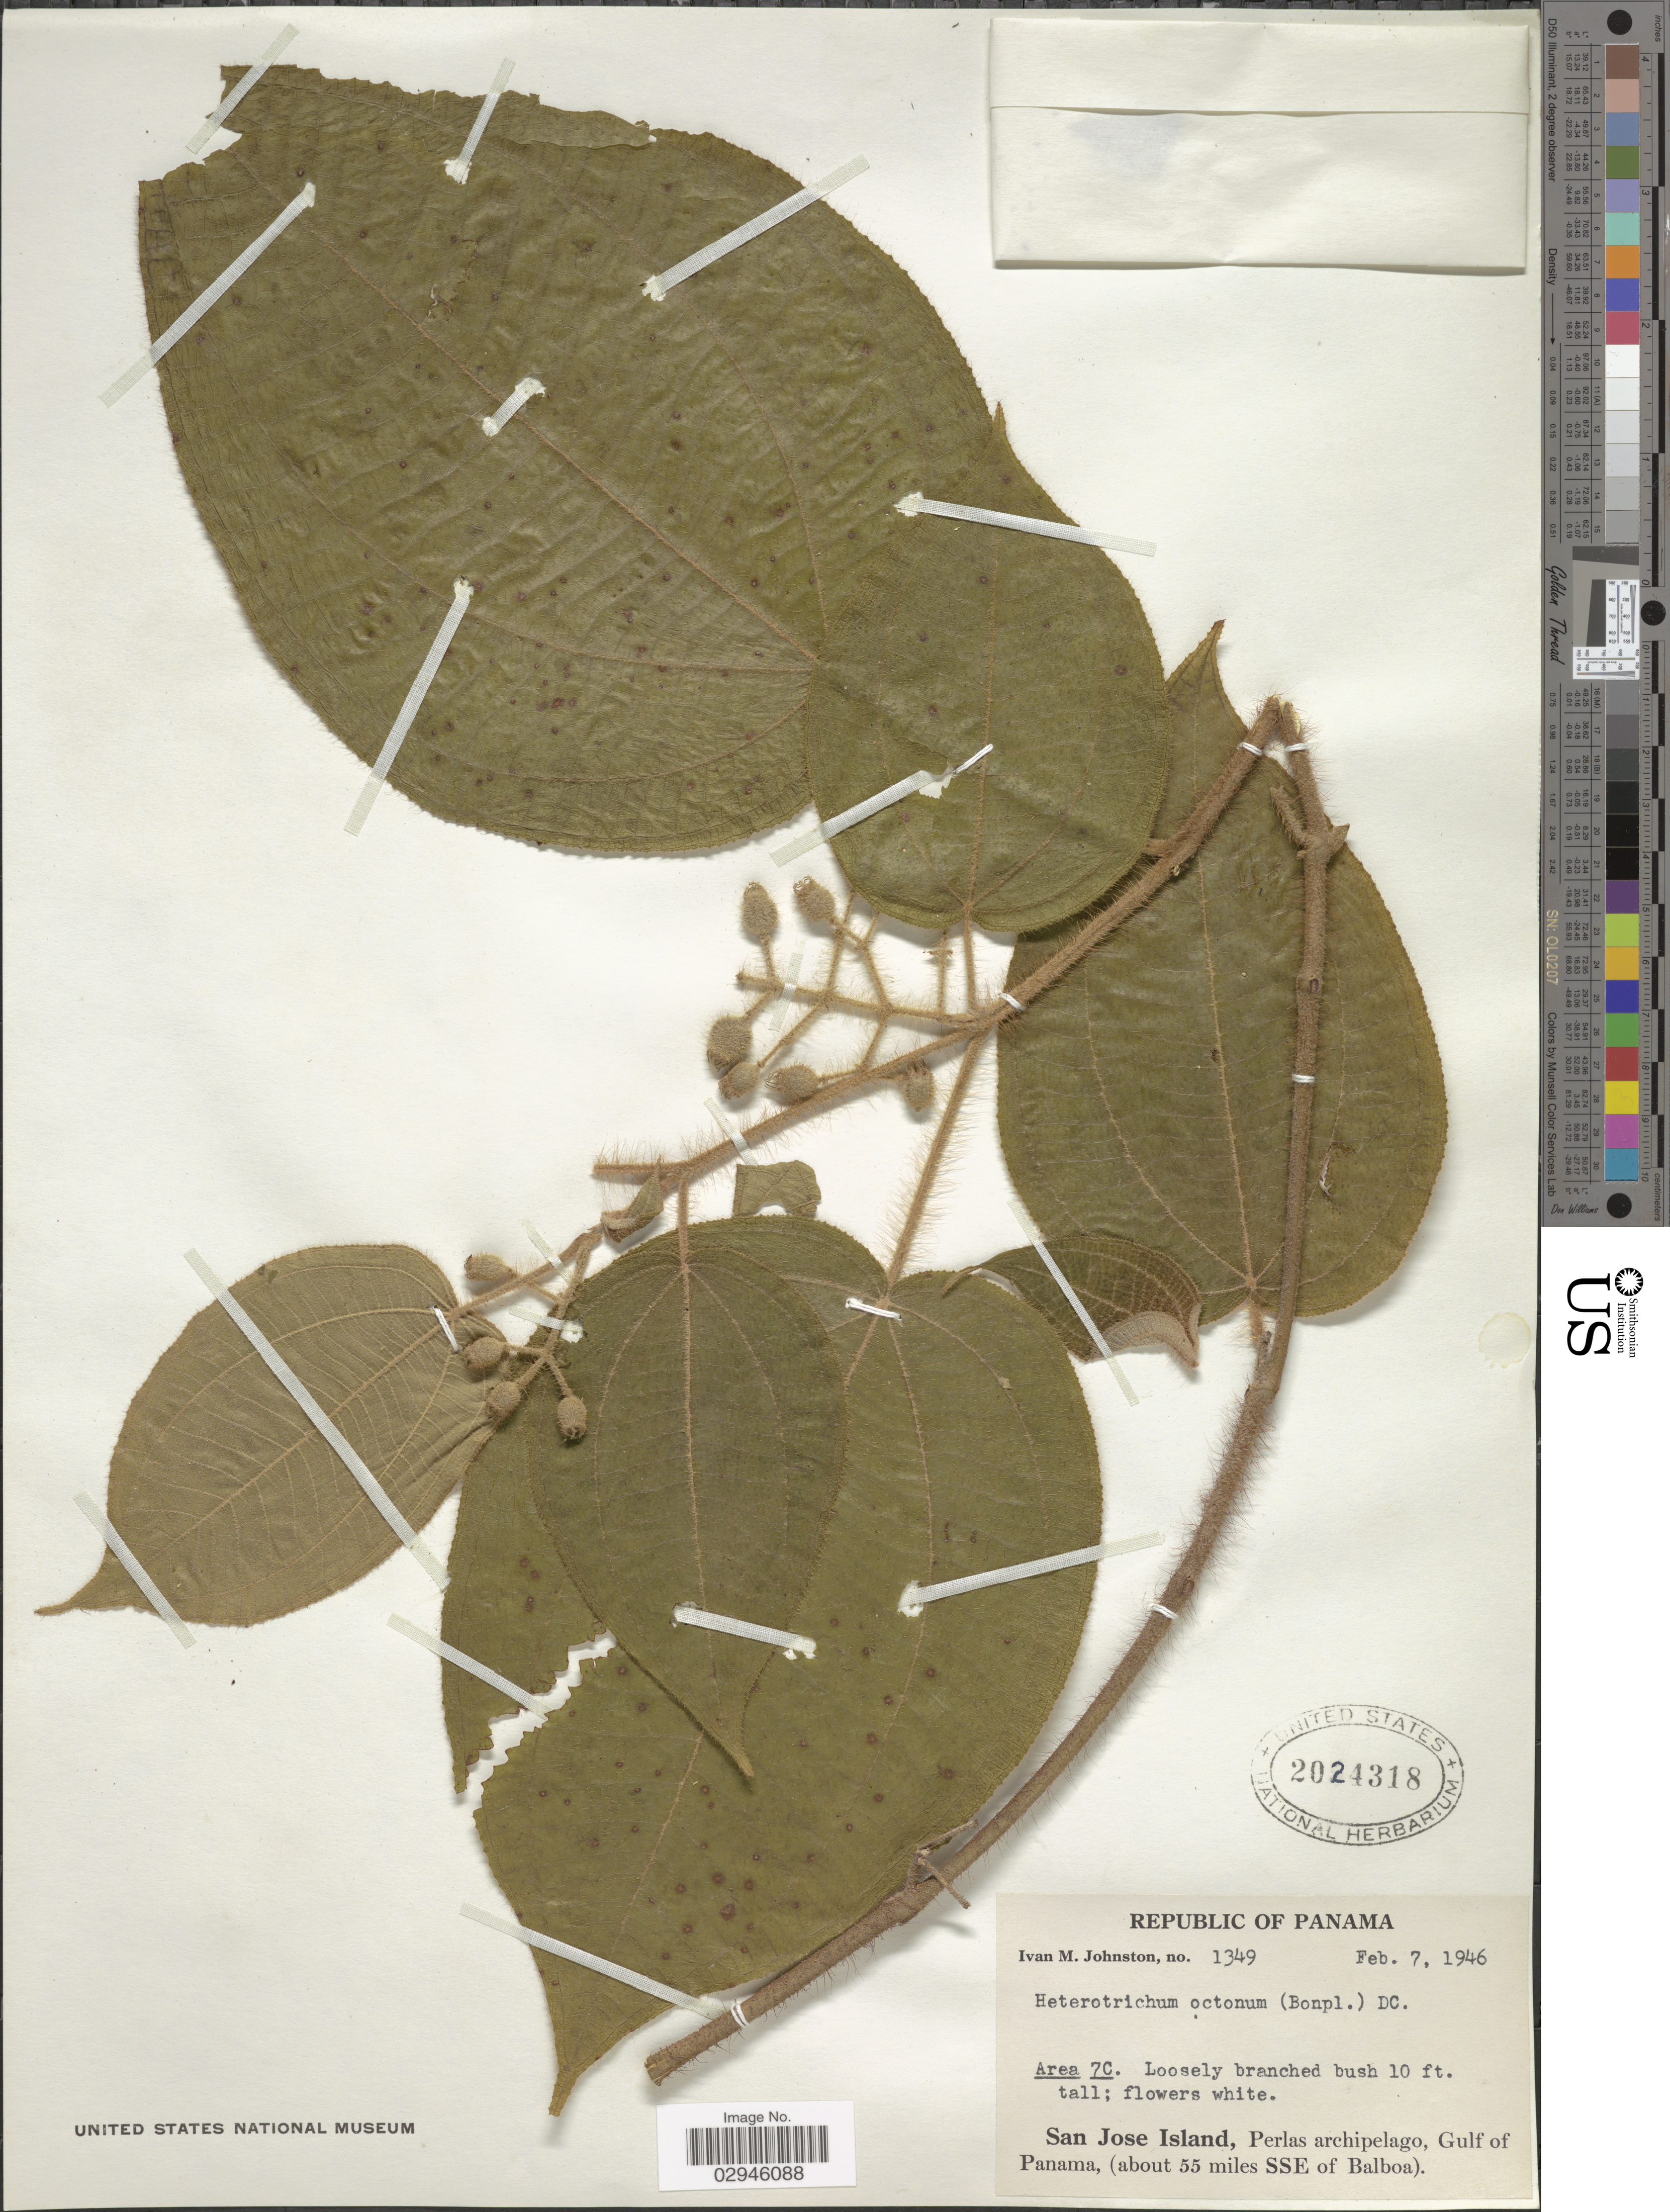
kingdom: Plantae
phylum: Tracheophyta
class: Magnoliopsida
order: Myrtales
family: Melastomataceae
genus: Heterotrichum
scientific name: Heterotrichum octonum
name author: (Bonpl.) DC.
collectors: I.M. Johnston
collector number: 1349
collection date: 1946-02-07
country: Panama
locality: San Jose Island, Perlas archipelago, Gulf of Panama, (about 55 miles SSE of Balboa).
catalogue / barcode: US 2024318